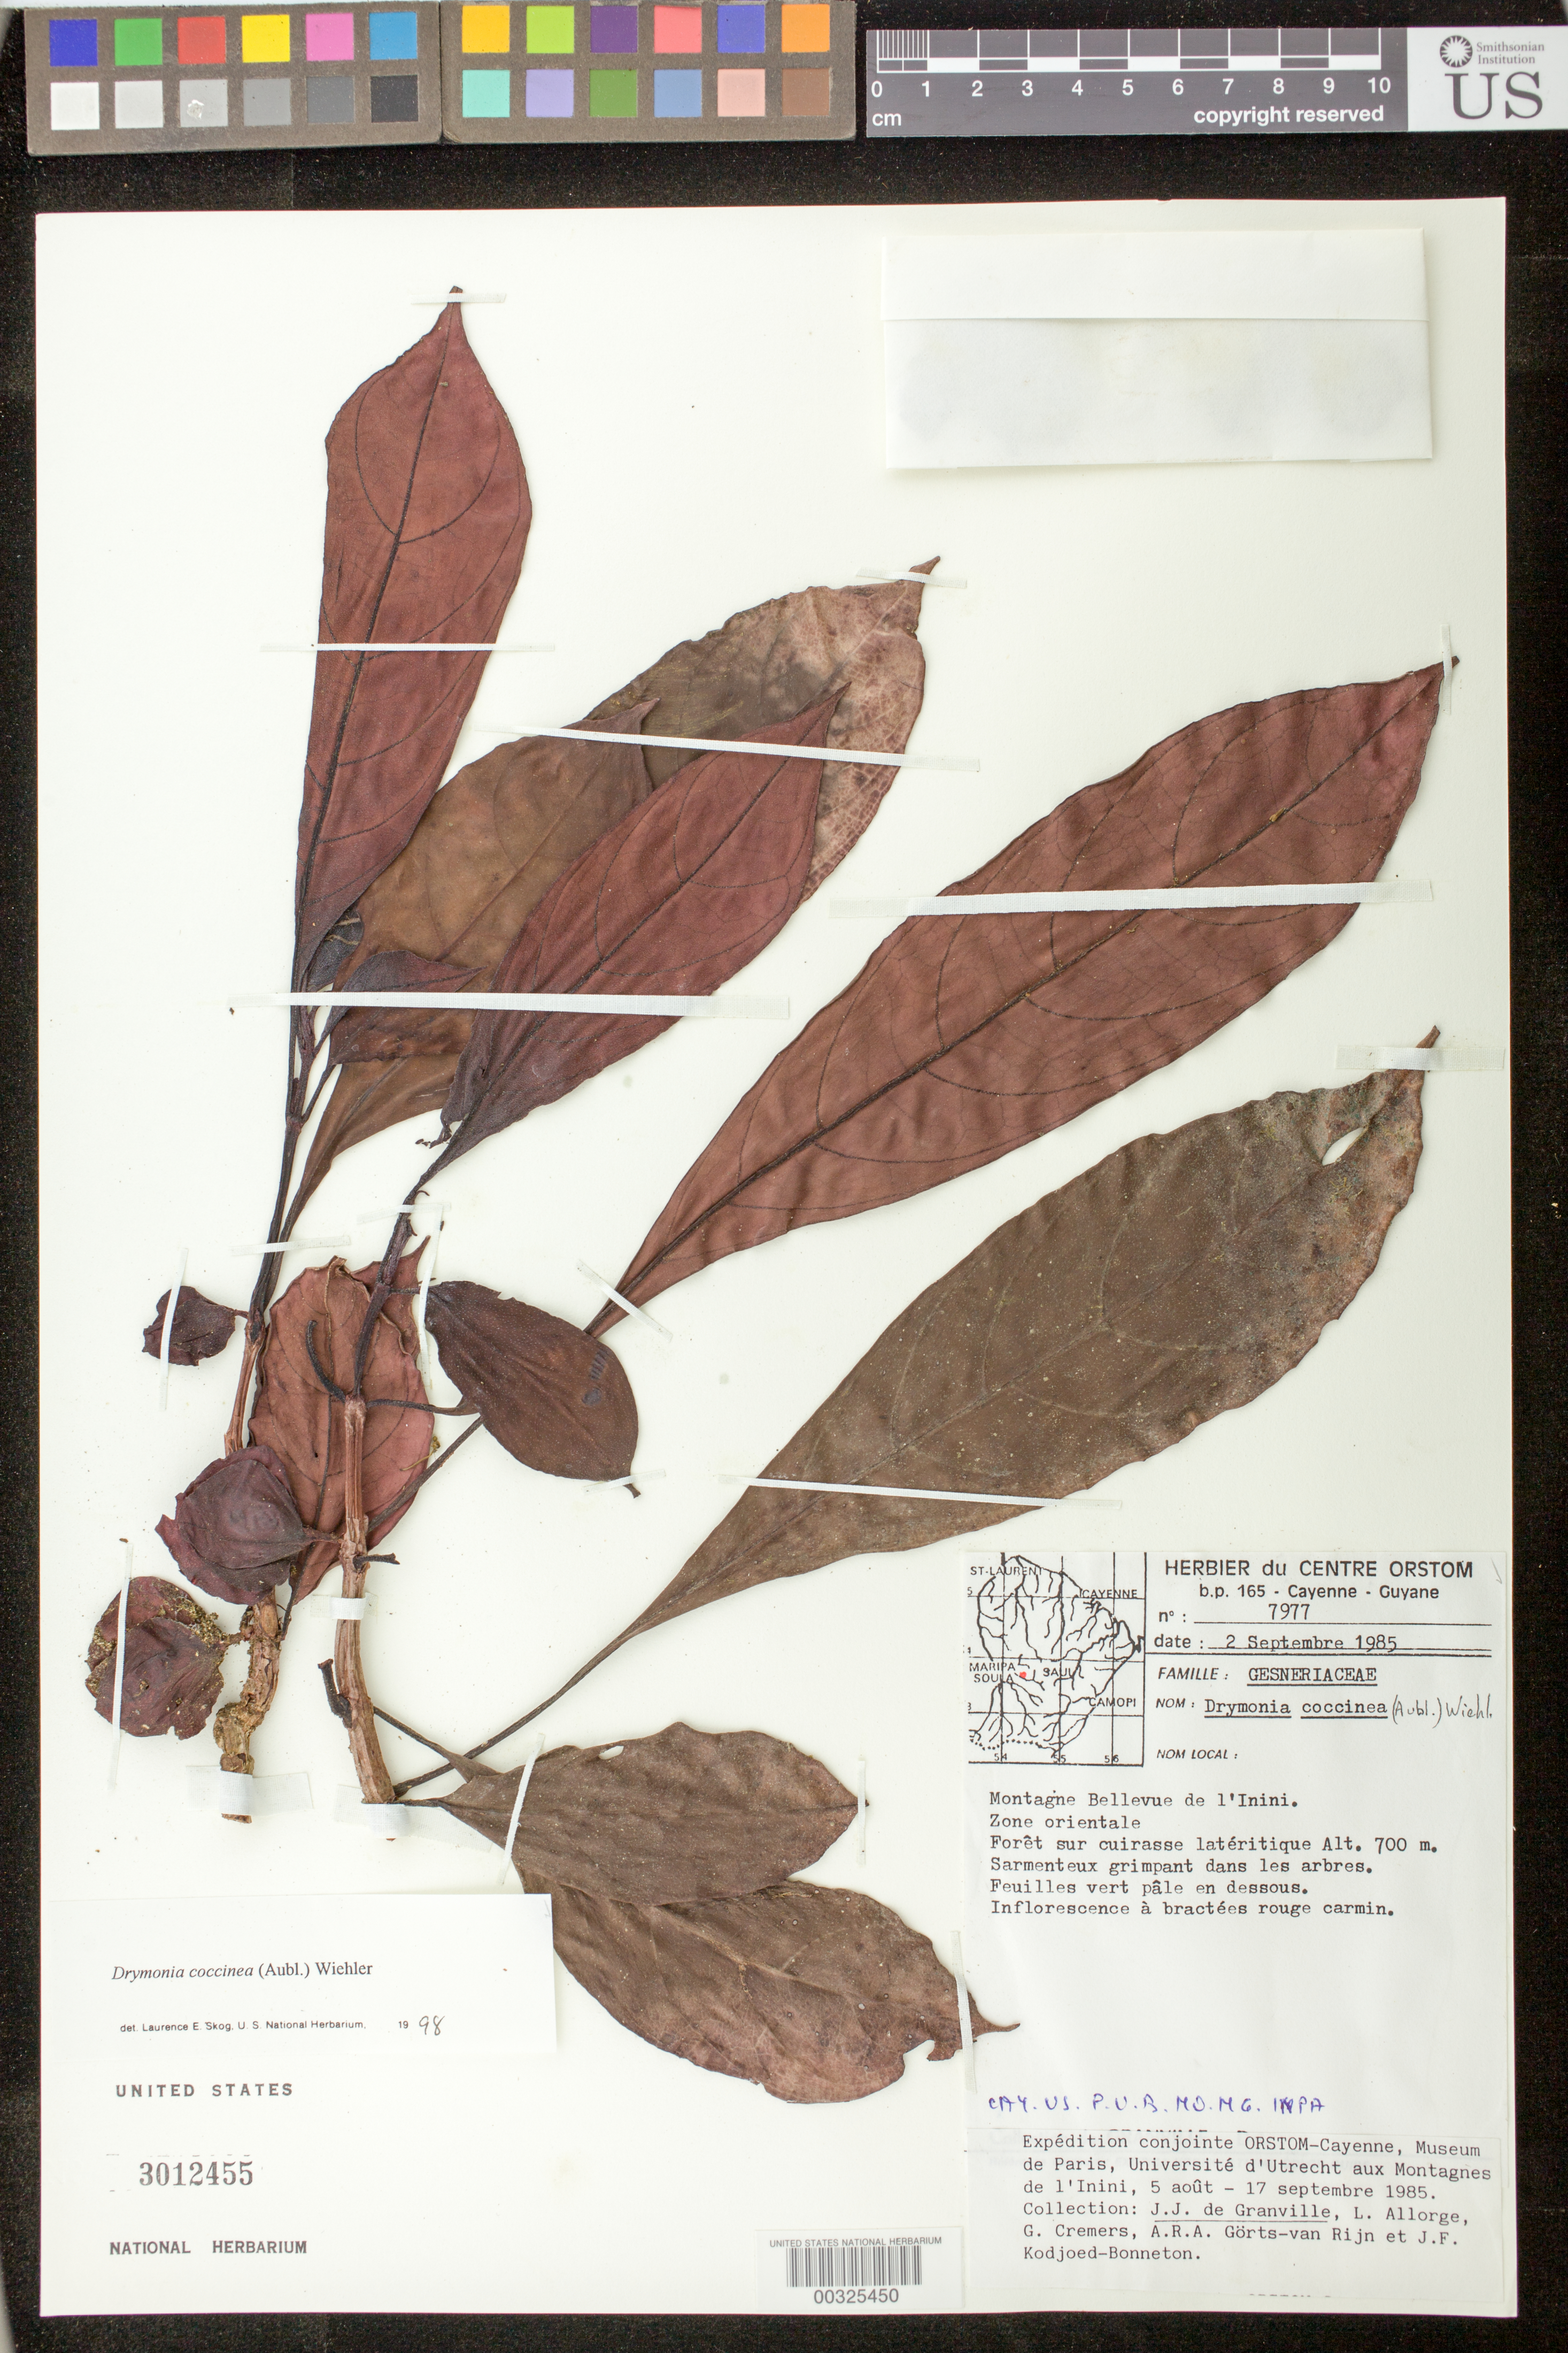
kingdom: Plantae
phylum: Tracheophyta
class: Magnoliopsida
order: Lamiales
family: Gesneriaceae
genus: Drymonia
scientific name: Drymonia coccinea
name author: (Aubl.) Wiehler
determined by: Skog, Laurence E.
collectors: J.-J. de Granville, L. Allorge, G. Cremers, A. .R. A. Görts-van Rijn & J. Kodjoed-Bonneton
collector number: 7977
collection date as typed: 02 Sep 1985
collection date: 1985-09-02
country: French Guiana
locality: Montagnes Bellevue de l'Inini, zone oriental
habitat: Forêt sur cuirasse latéritique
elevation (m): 700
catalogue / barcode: US 3012455